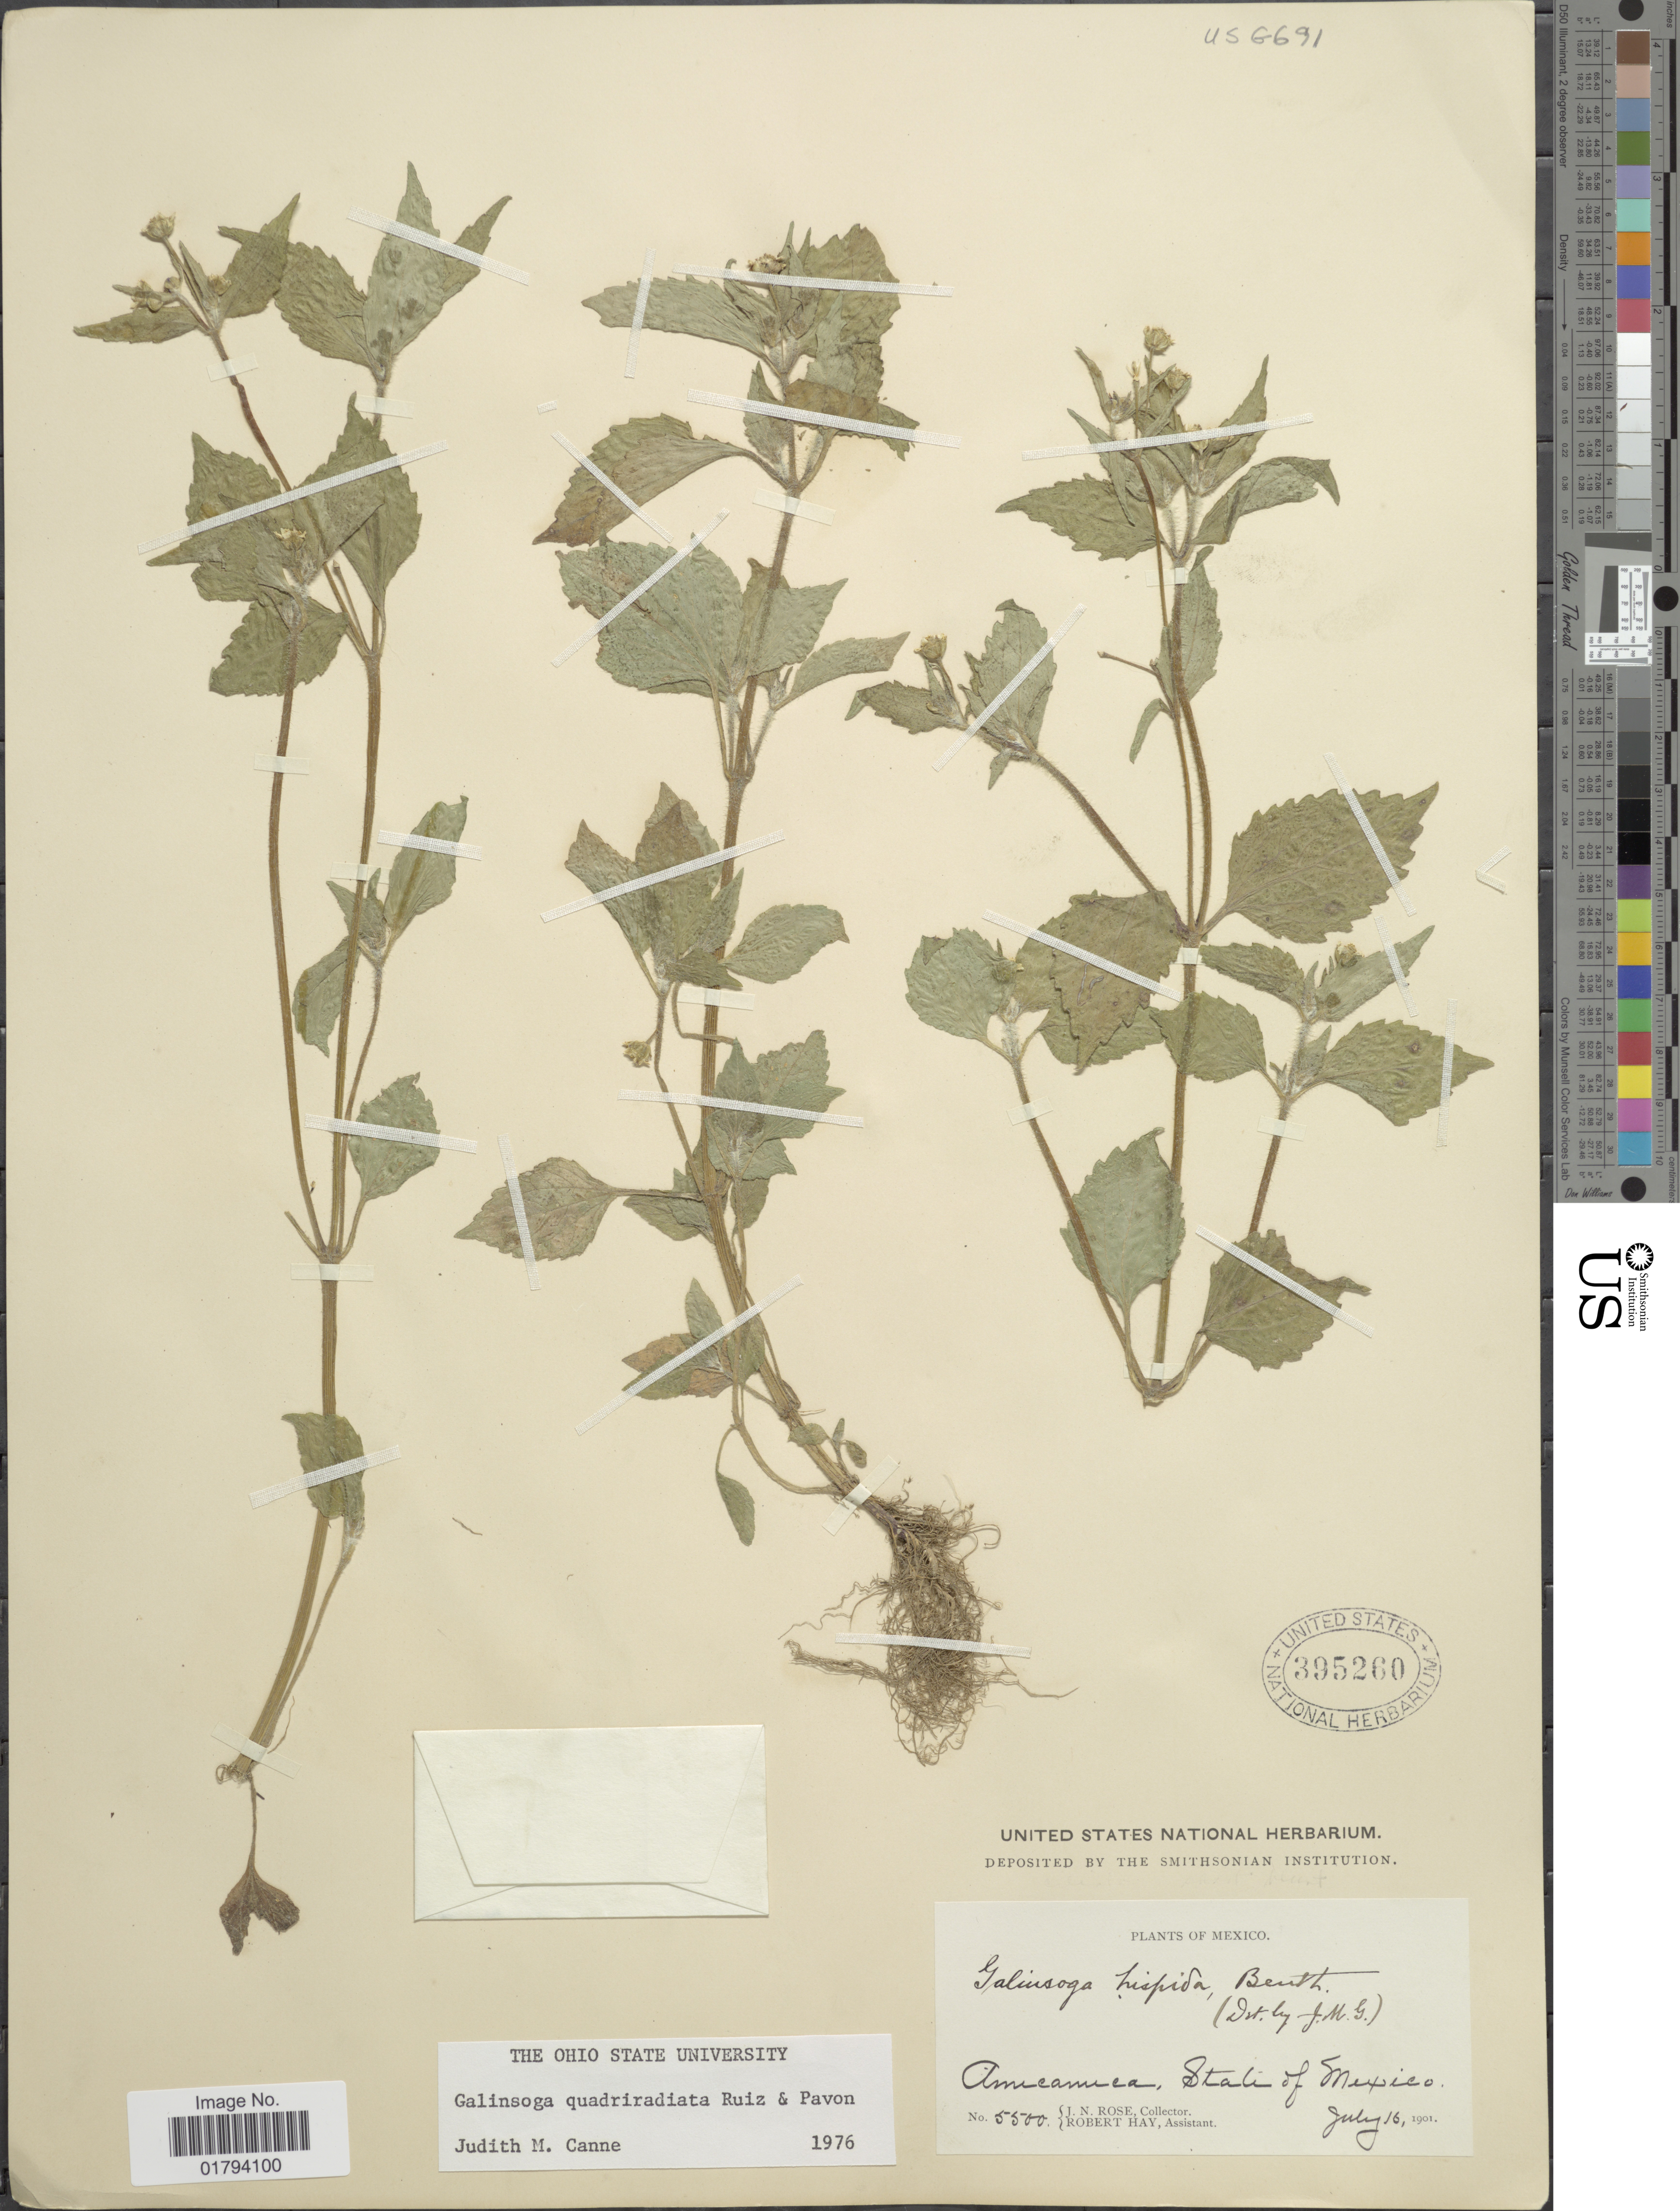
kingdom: Plantae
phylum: Tracheophyta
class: Magnoliopsida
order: Asterales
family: Asteraceae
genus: Galinsoga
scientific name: Galinsoga quadriradiata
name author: Ruiz & Pav.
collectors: J. N. Rose & R. Hay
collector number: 5500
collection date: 1901-07-16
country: Mexico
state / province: México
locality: Amecameca.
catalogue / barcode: US 395260